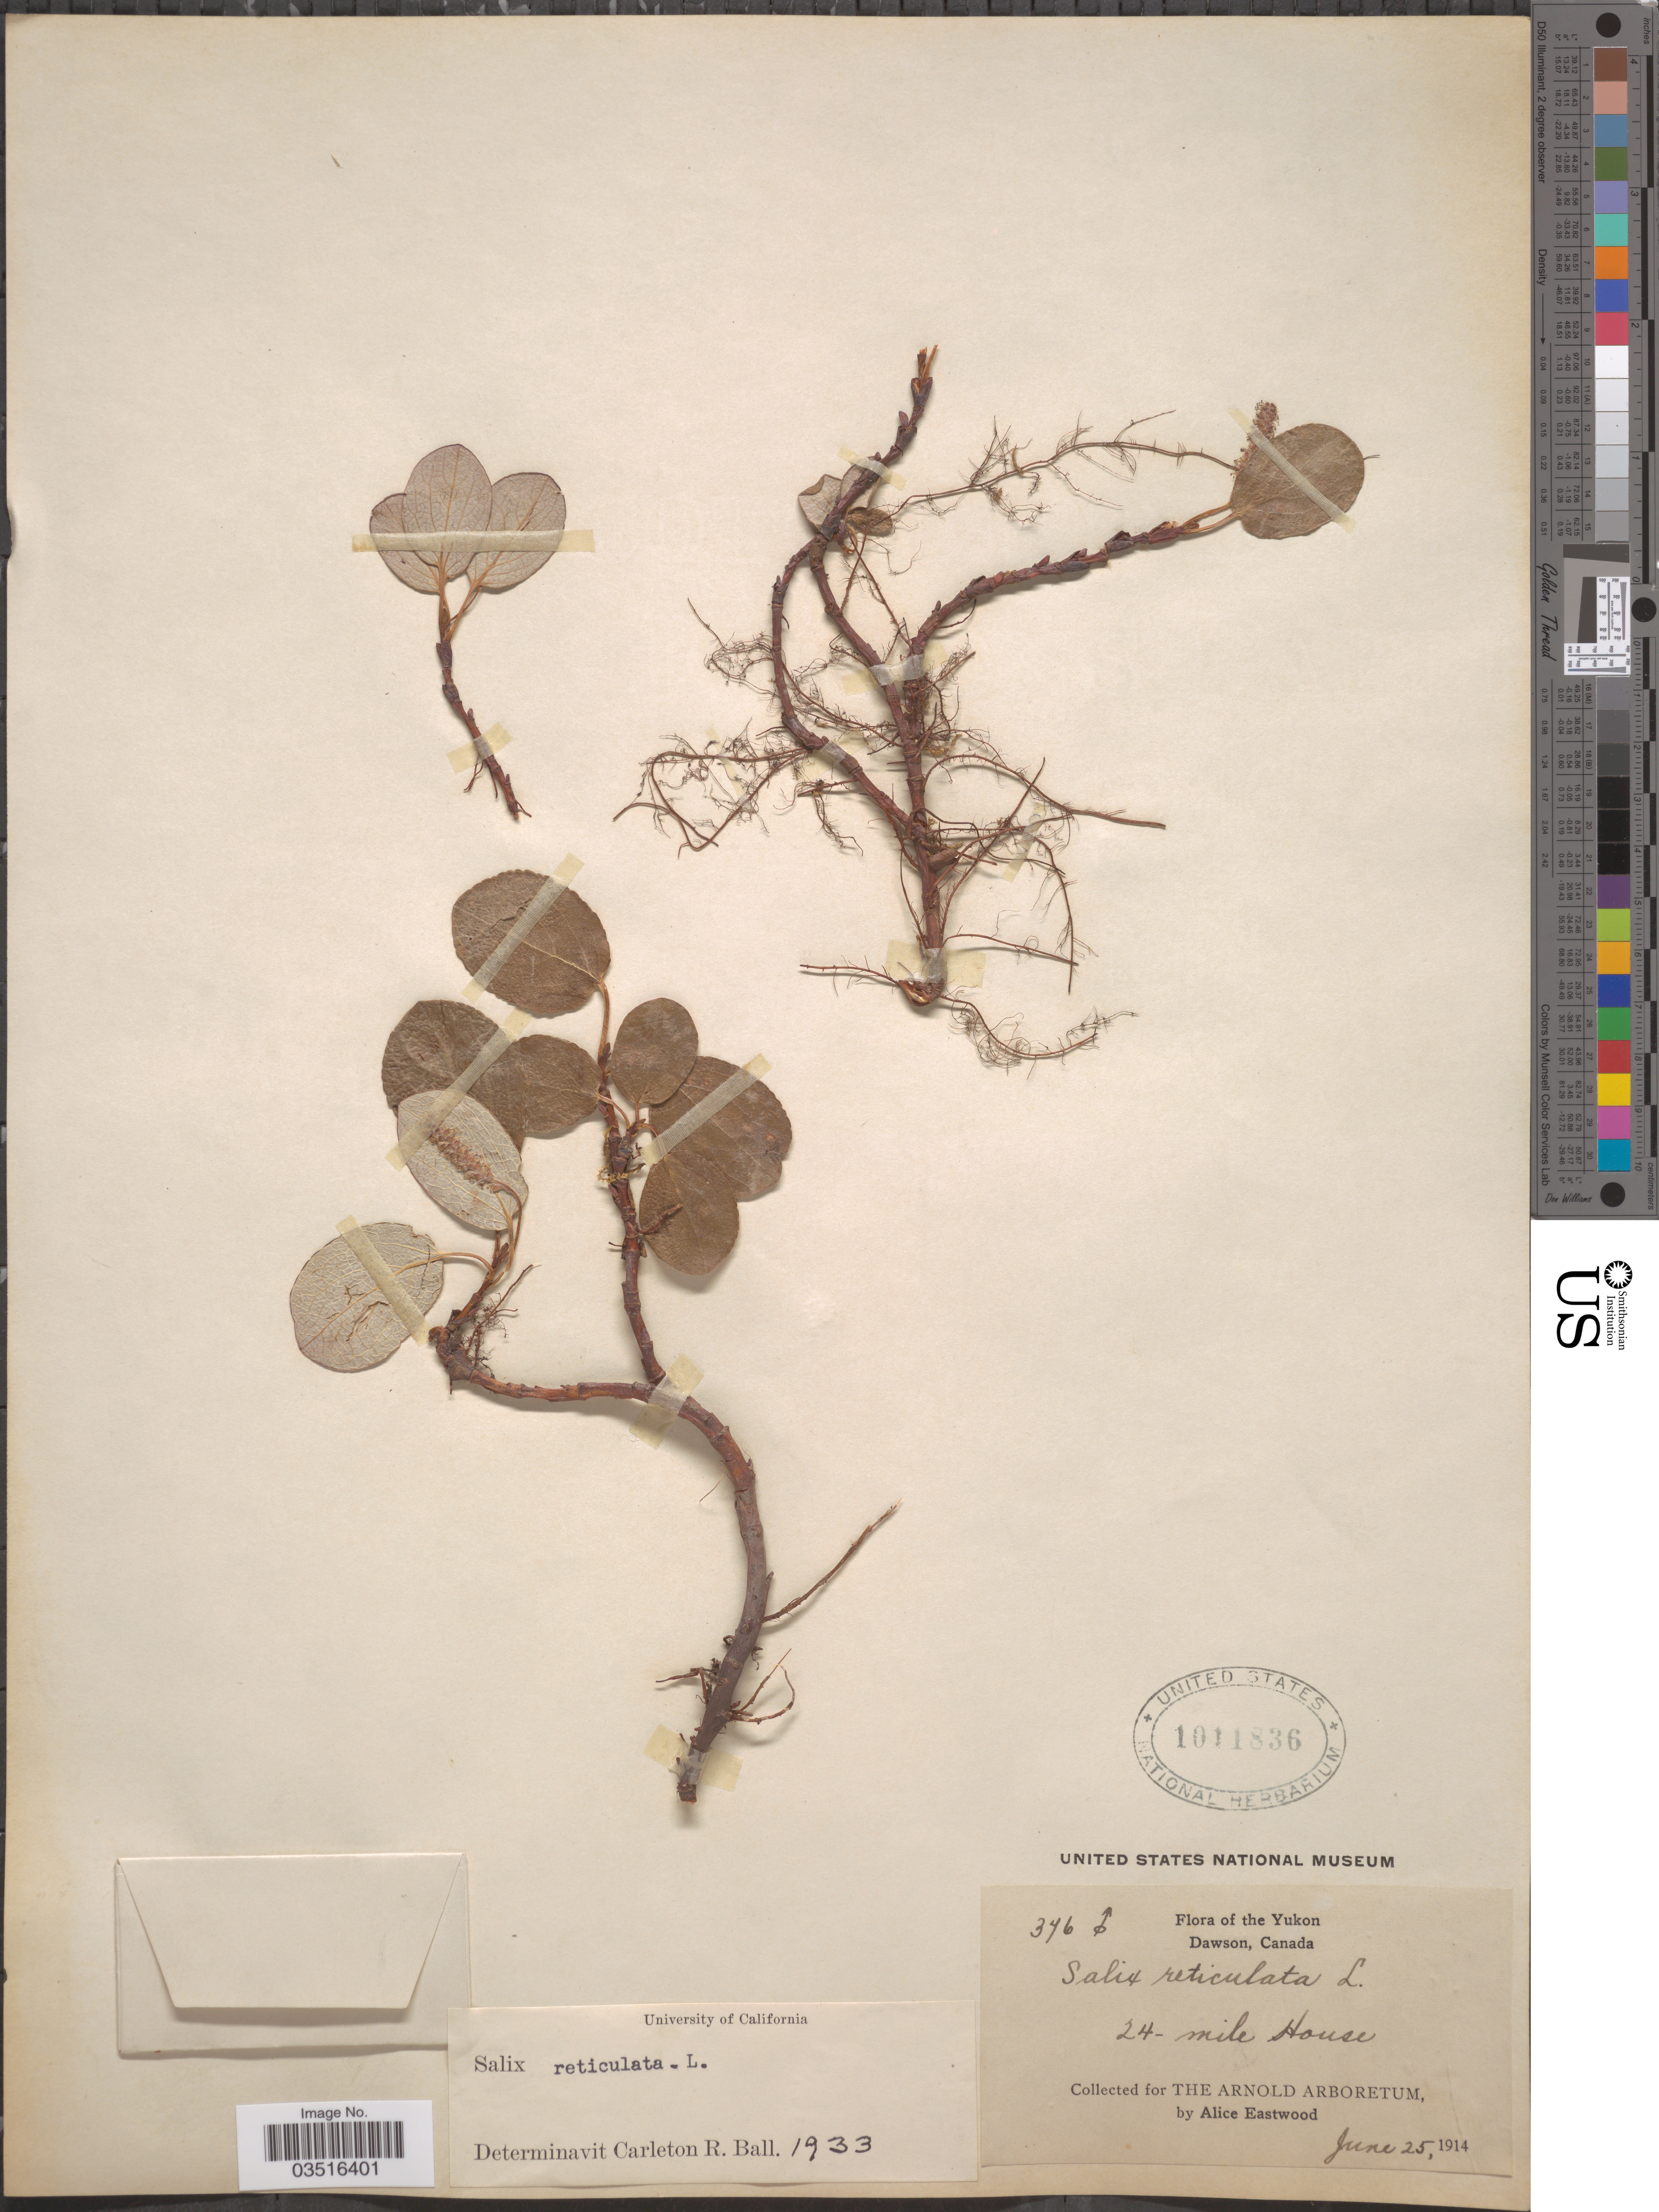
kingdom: Plantae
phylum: Tracheophyta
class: Magnoliopsida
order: Malpighiales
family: Salicaceae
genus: Salix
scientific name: Salix reticulata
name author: L.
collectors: A. Eastwood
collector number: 376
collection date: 1914-06-25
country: Canada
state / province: Yukon Territory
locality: Yukon. Dawson. 24-Mile House.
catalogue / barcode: US 1011836